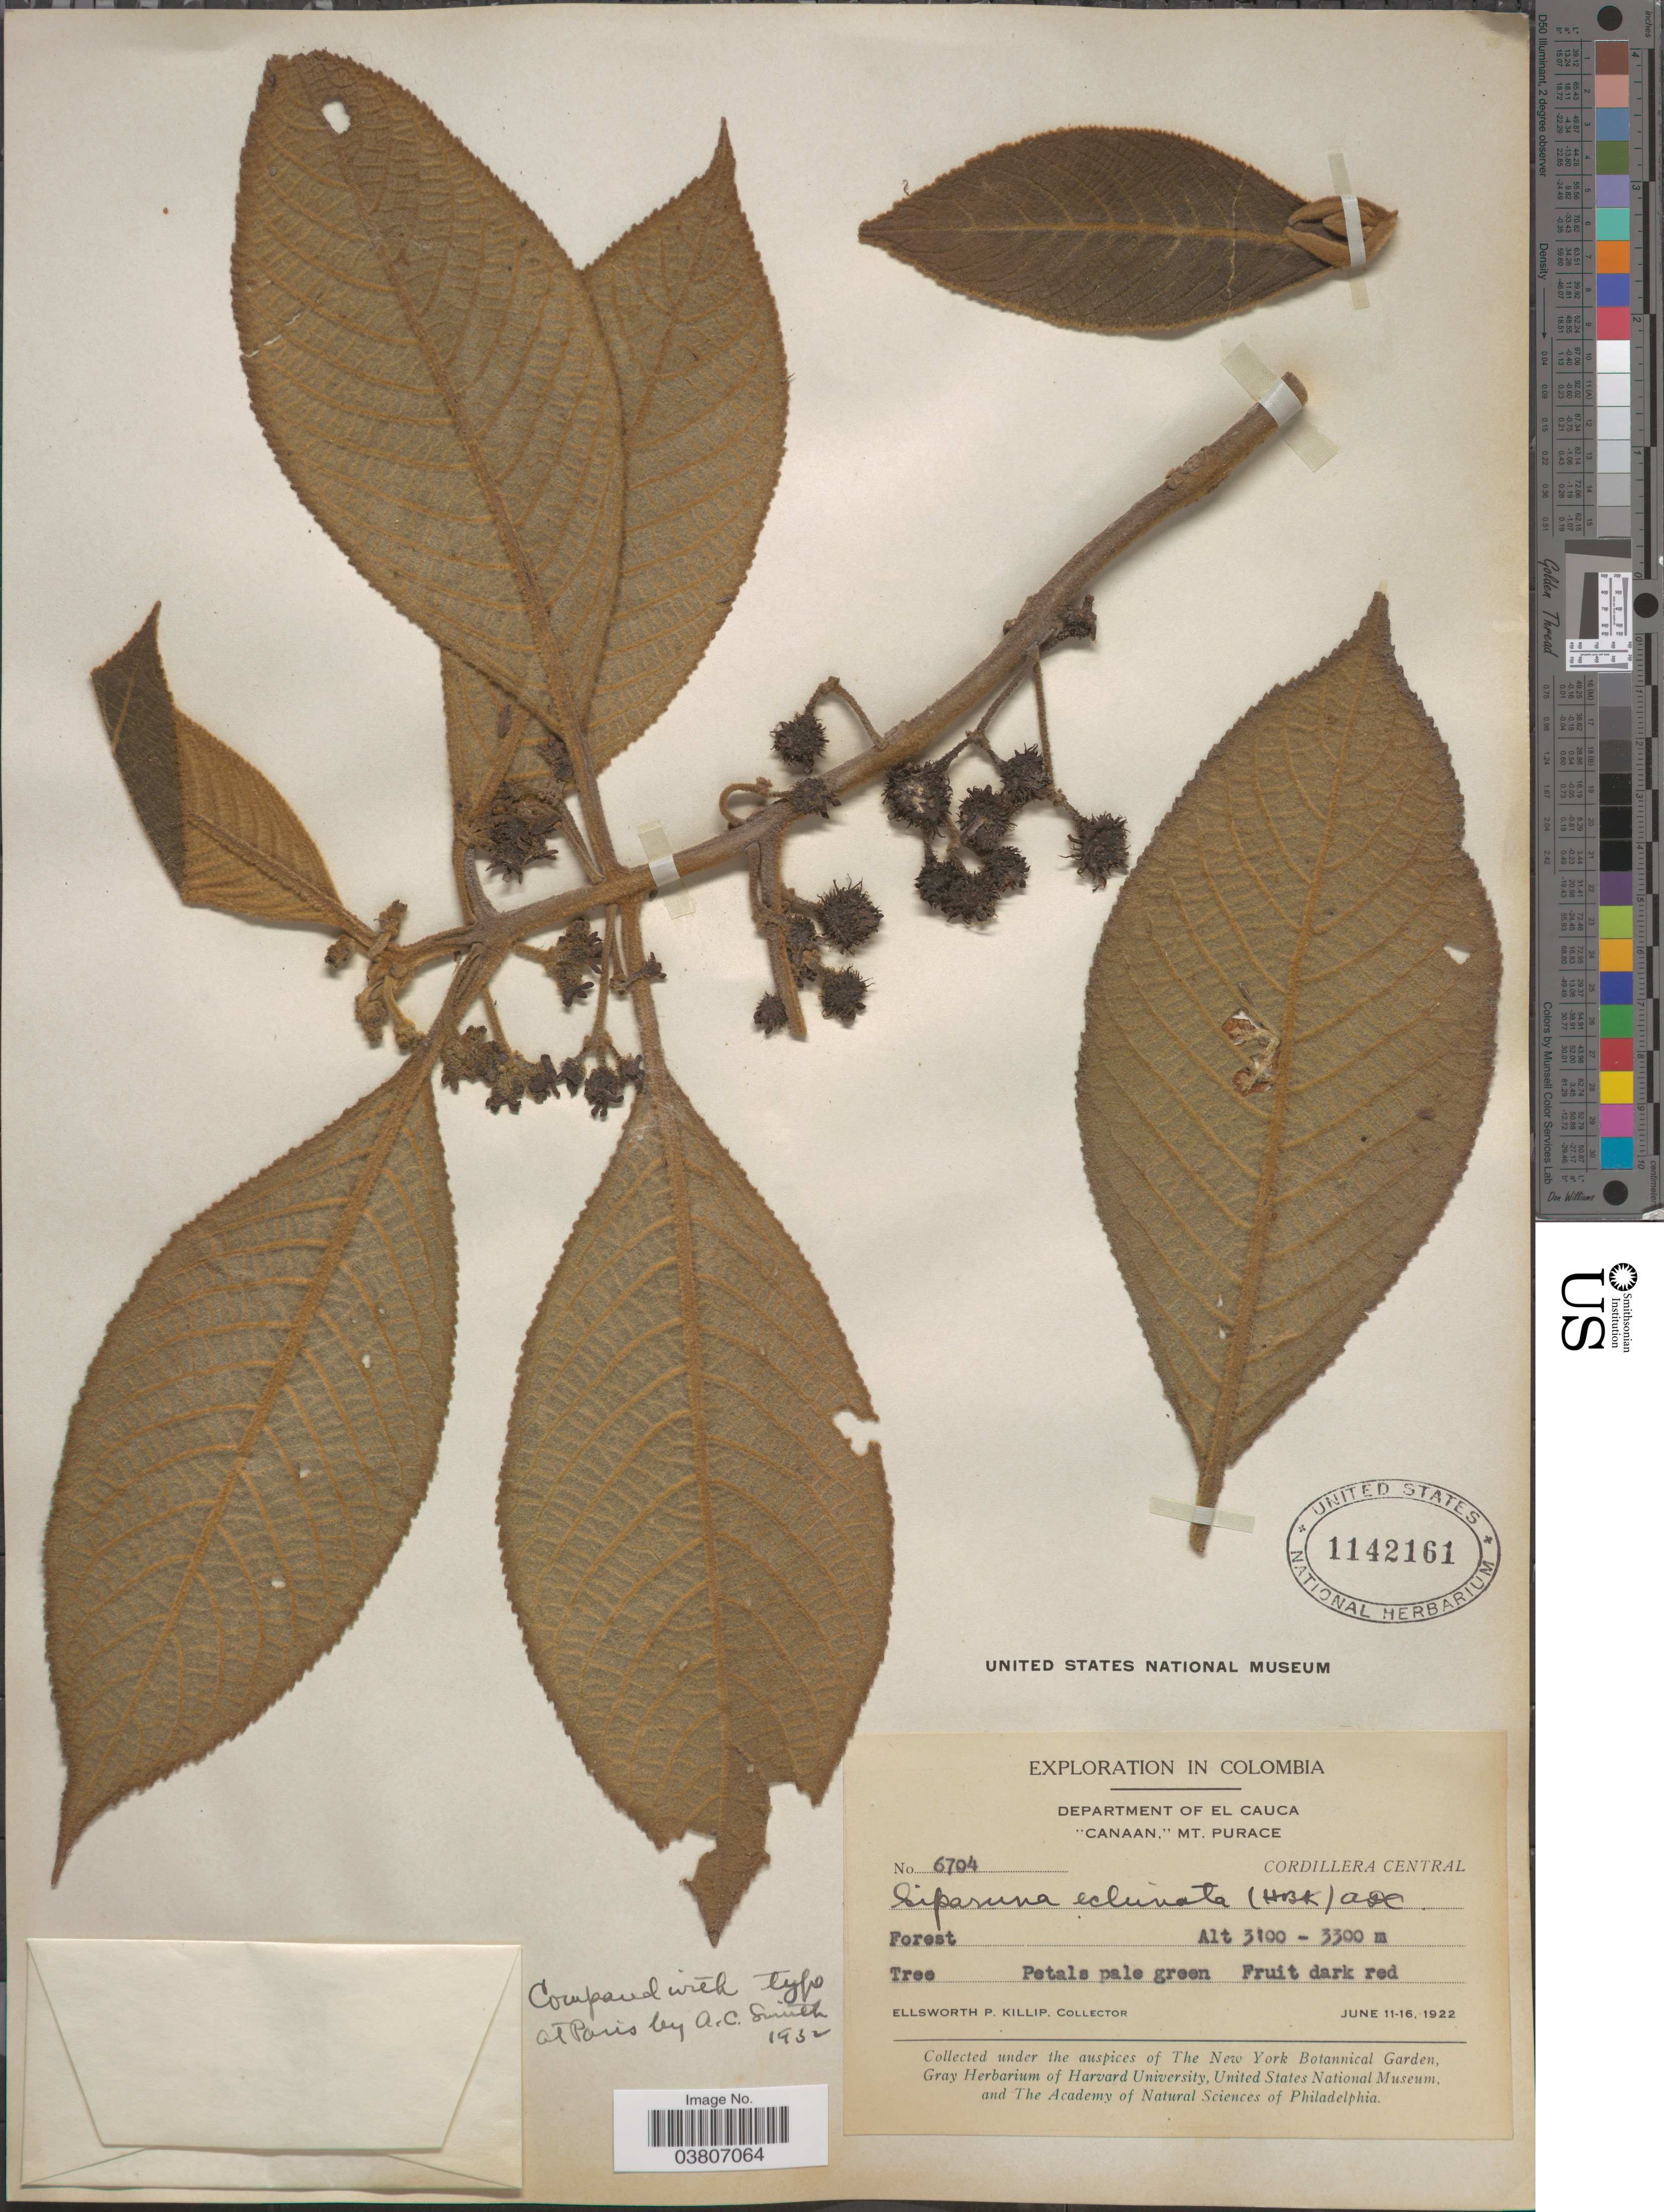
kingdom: Plantae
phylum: Tracheophyta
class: Magnoliopsida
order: Laurales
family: Siparunaceae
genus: Siparuna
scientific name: Siparuna echinata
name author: (Kunth) A. DC.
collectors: E. P. Killip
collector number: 6704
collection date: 1922-06-11/1922-06-16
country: Colombia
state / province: Cauca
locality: Department of El Cauca. 'Canaan,' Mt. Purace. Cordillera Central.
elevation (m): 3100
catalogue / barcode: US 1142161